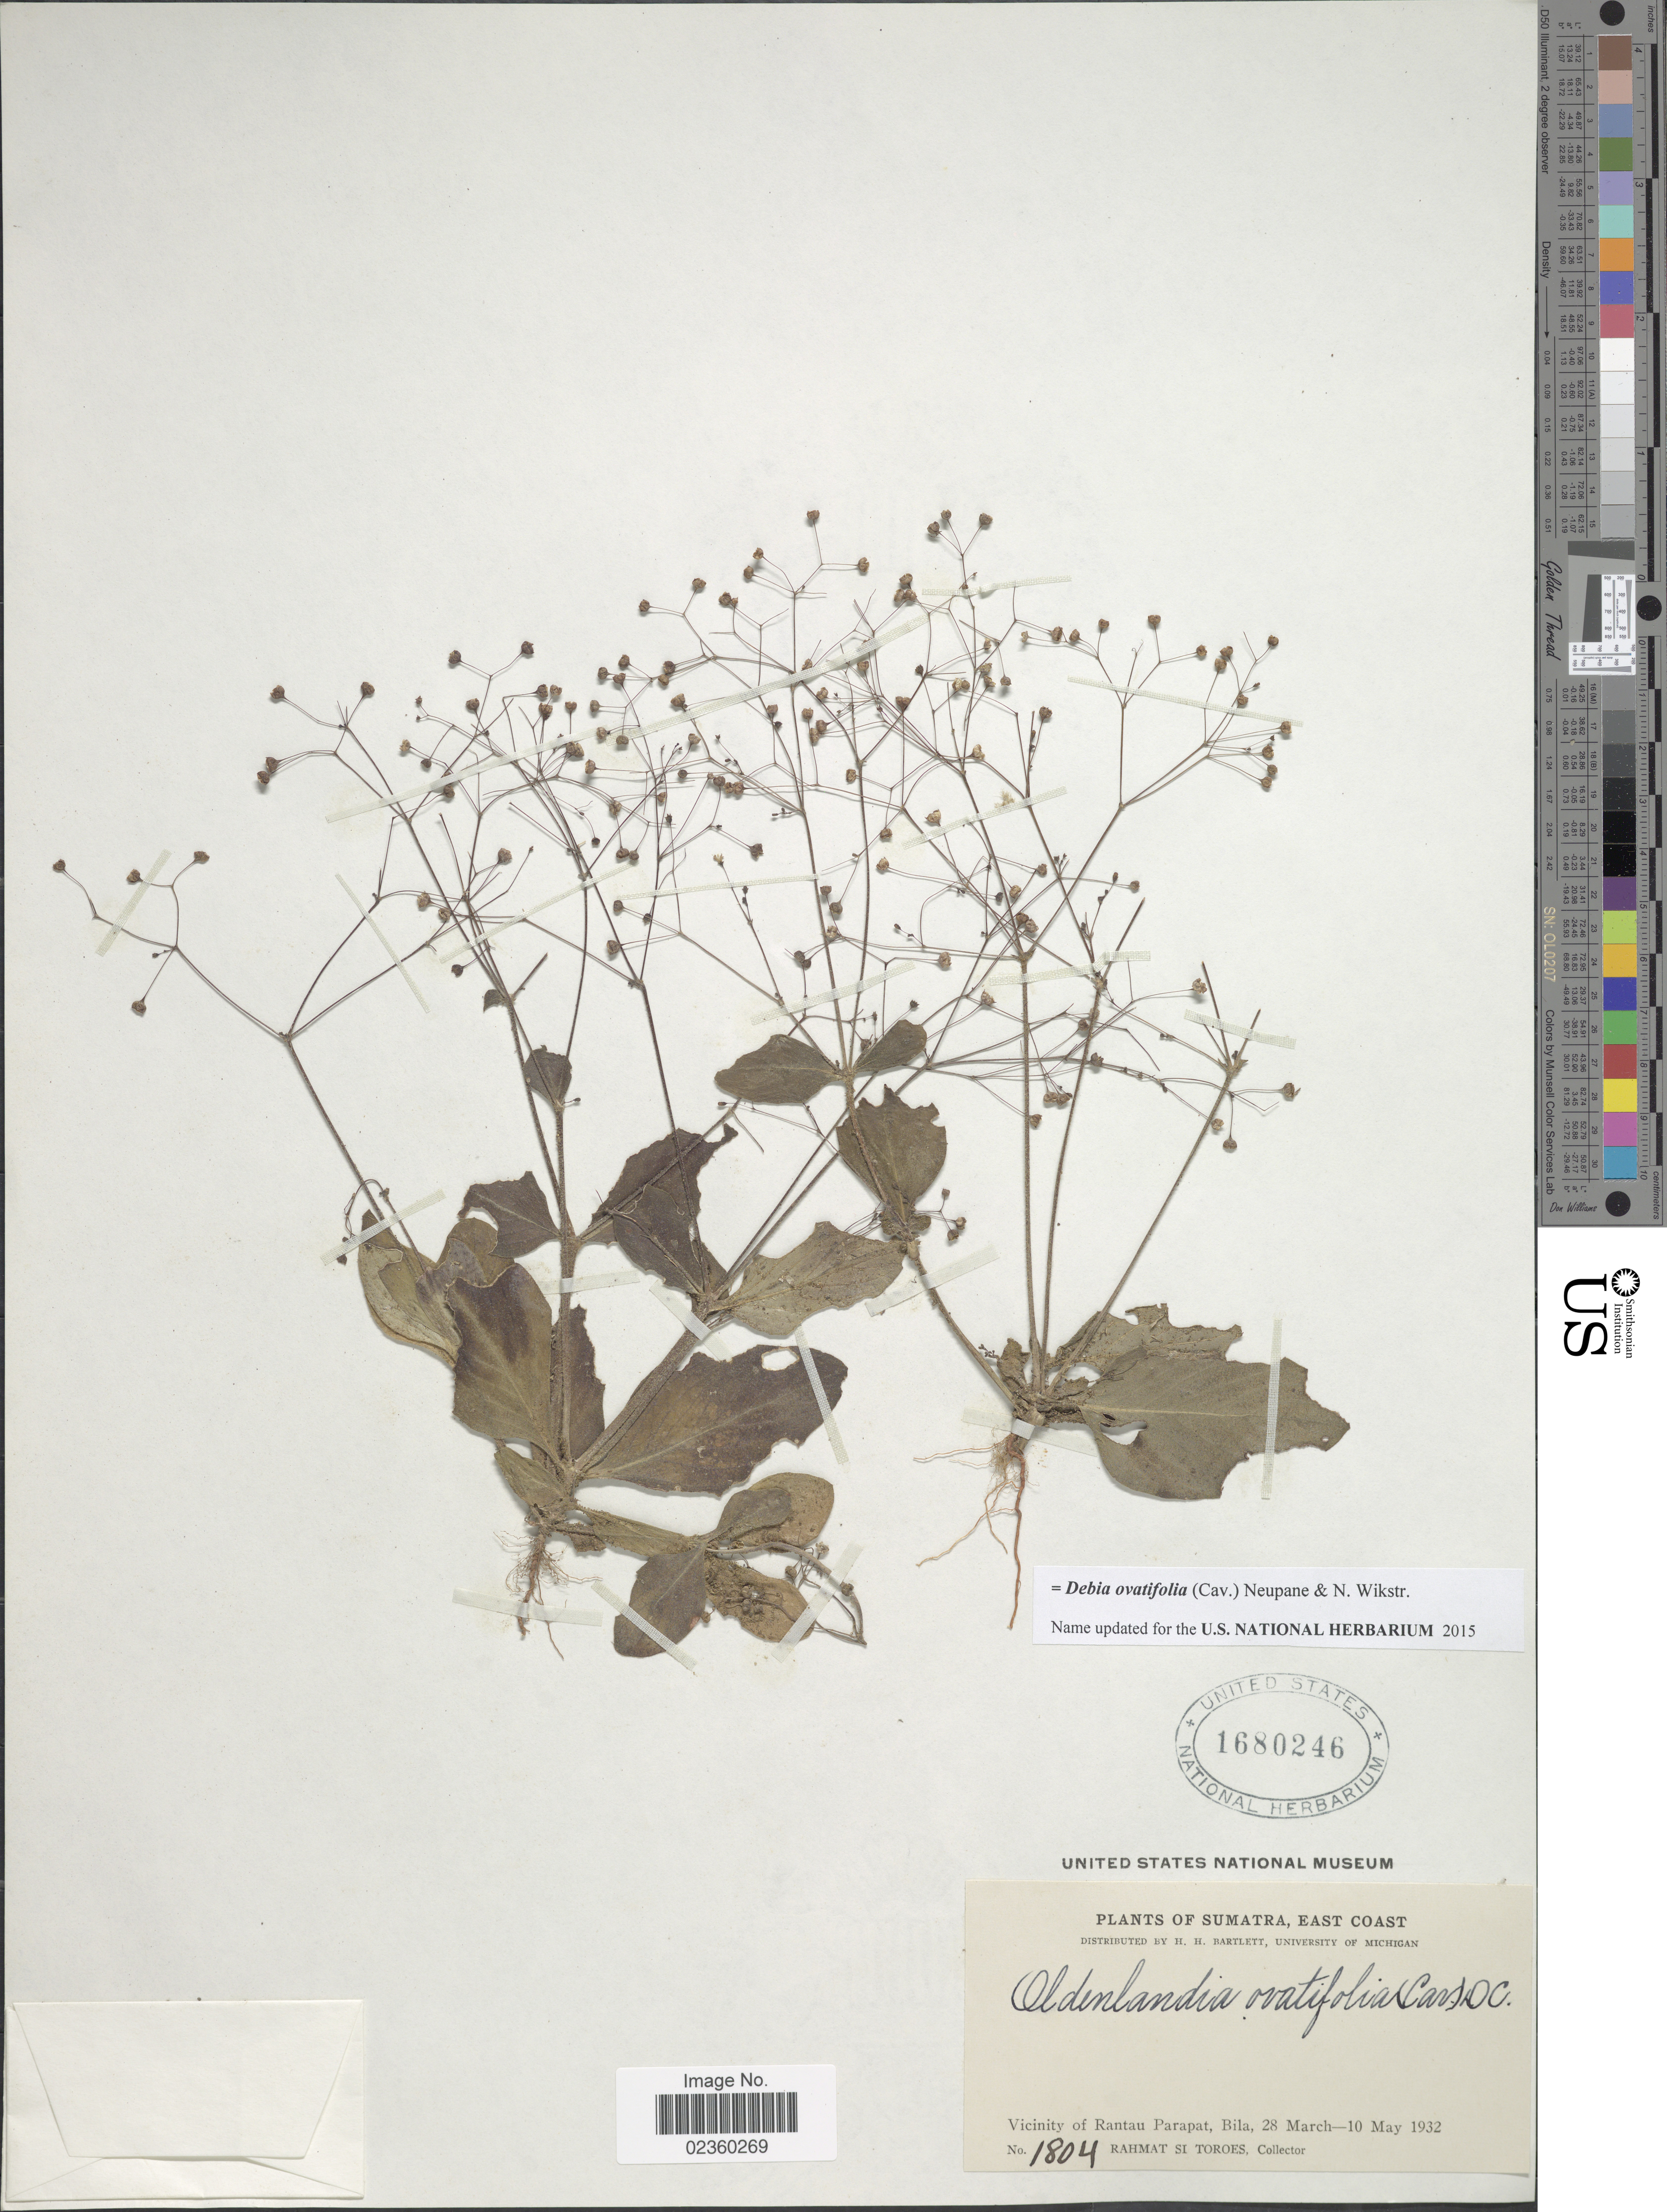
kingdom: Plantae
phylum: Tracheophyta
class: Magnoliopsida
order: Gentianales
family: Rubiaceae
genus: Debia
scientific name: Debia ovatifolia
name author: (Cav.) Neupane & N. Wikstr.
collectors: Rahmat Si Boeea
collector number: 1804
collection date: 1932-03-28/1932-05-10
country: Indonesia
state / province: Sumatra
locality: East Coast, Vicinity of Rantau Parapat, Bila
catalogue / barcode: US 1680246